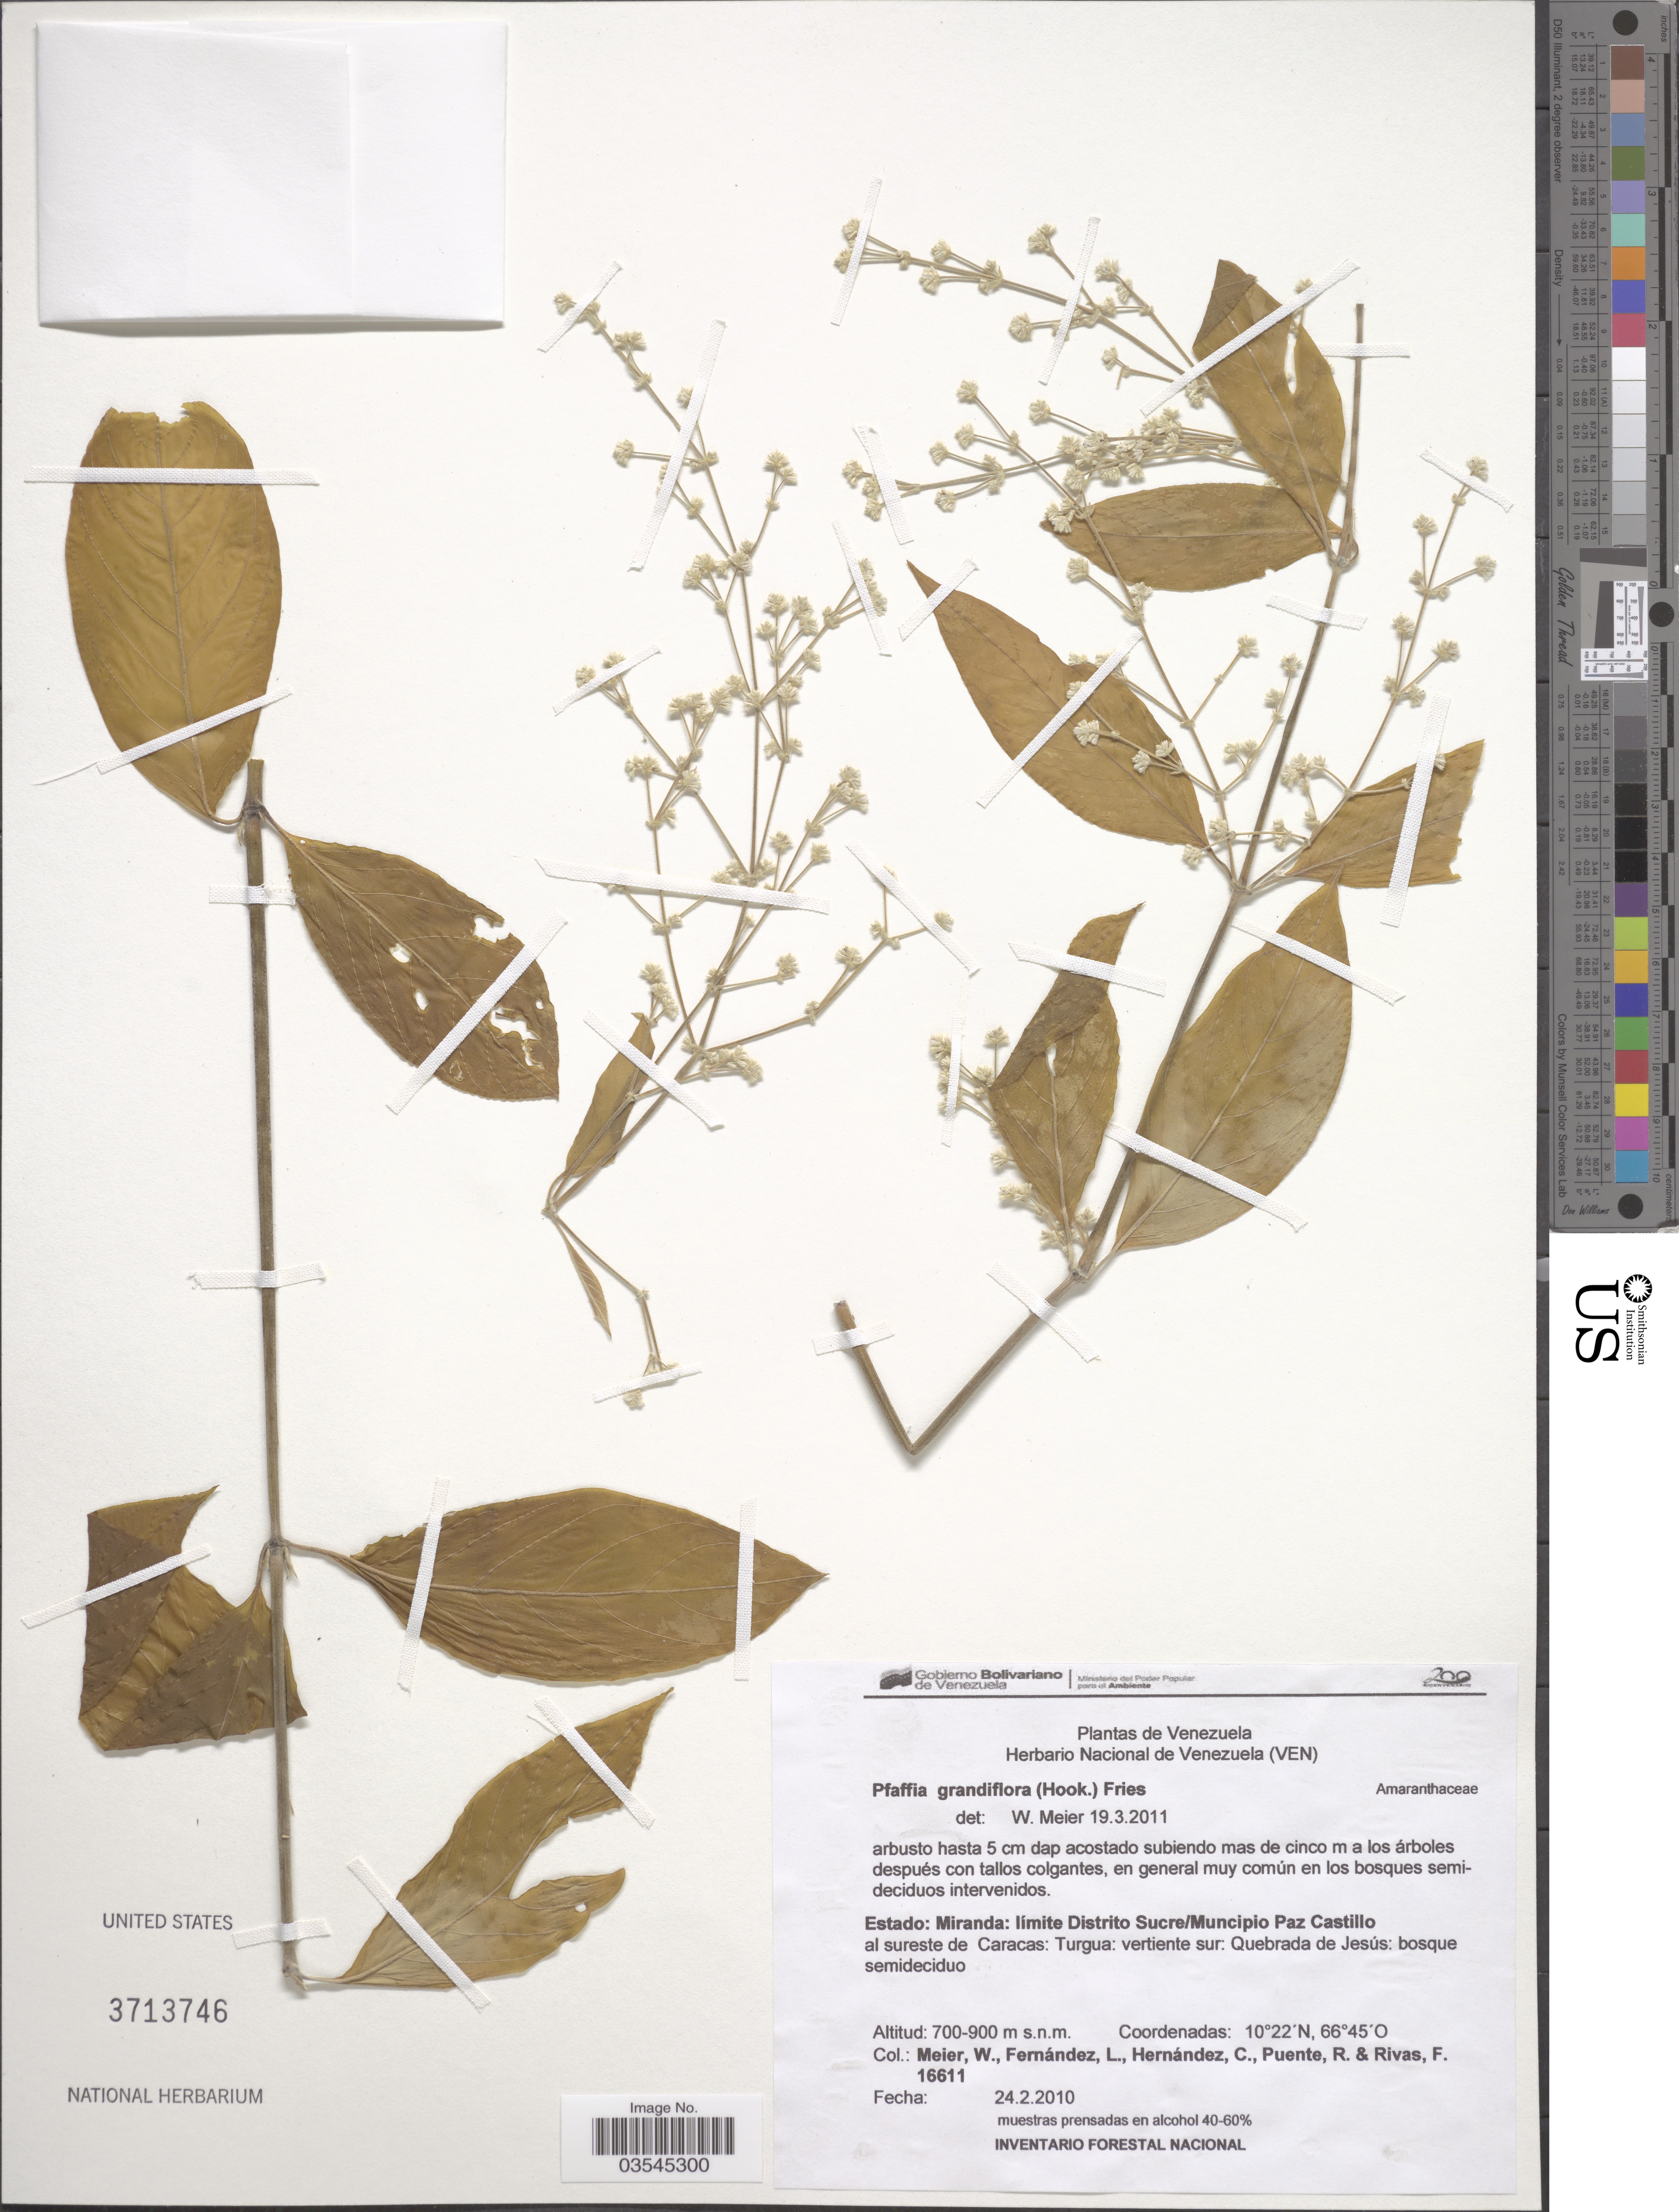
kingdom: Plantae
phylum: Tracheophyta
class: Magnoliopsida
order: Caryophyllales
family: Amaranthaceae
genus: Pfaffia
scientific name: Pfaffia grandiflora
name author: (Hook.) R.E. Fr.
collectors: W. Meier, L. Fernandez, C. Hernandez, R. Puente & F. Rivas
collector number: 16611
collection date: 2010-02-24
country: Venezuela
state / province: Miranda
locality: Límite Distrito Sucre/Municipio Paz Castillo al sureste de Caracas: Turgua: vertiente sur: Quebrada de Jesüs.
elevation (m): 700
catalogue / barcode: US 3713746